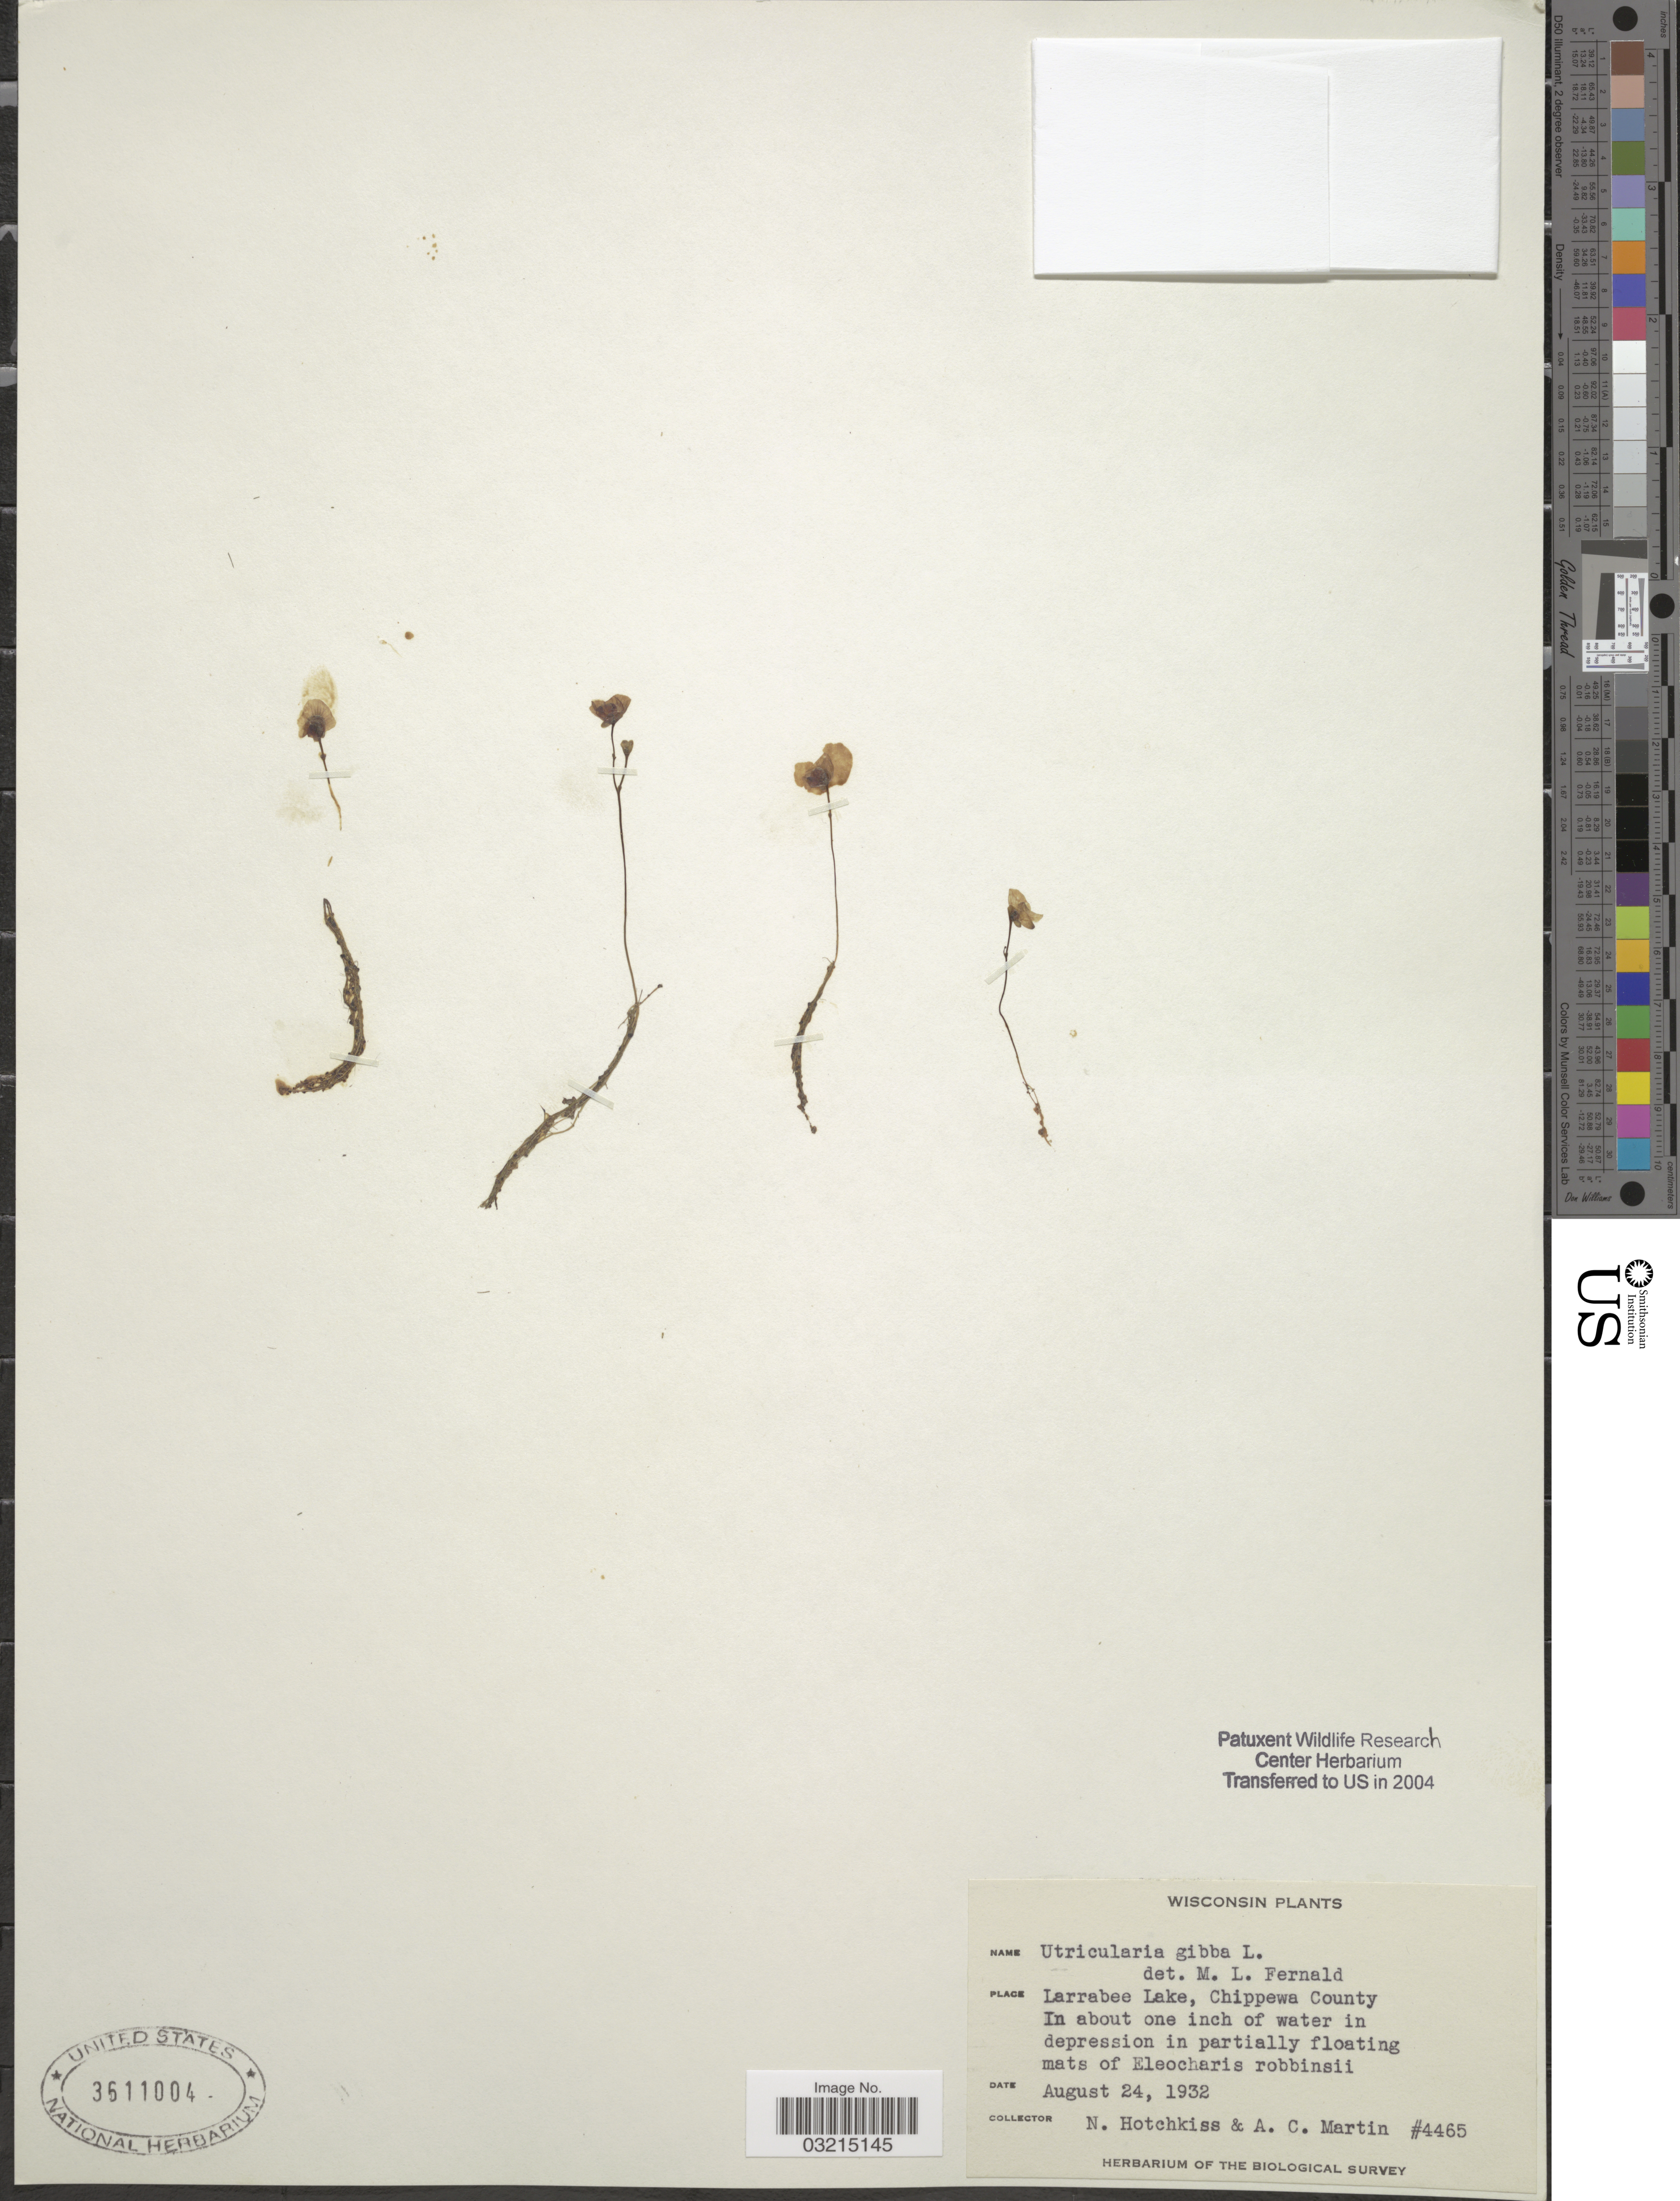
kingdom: Plantae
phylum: Tracheophyta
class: Magnoliopsida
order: Lamiales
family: Lentibulariaceae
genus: Utricularia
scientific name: Utricularia gibba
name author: L.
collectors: N. Hotchkiss & A. C. Martin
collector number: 4465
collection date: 1932-08-24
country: United States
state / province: Wisconsin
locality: Larrabee Lake, Chippewa County.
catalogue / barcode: US 3611004